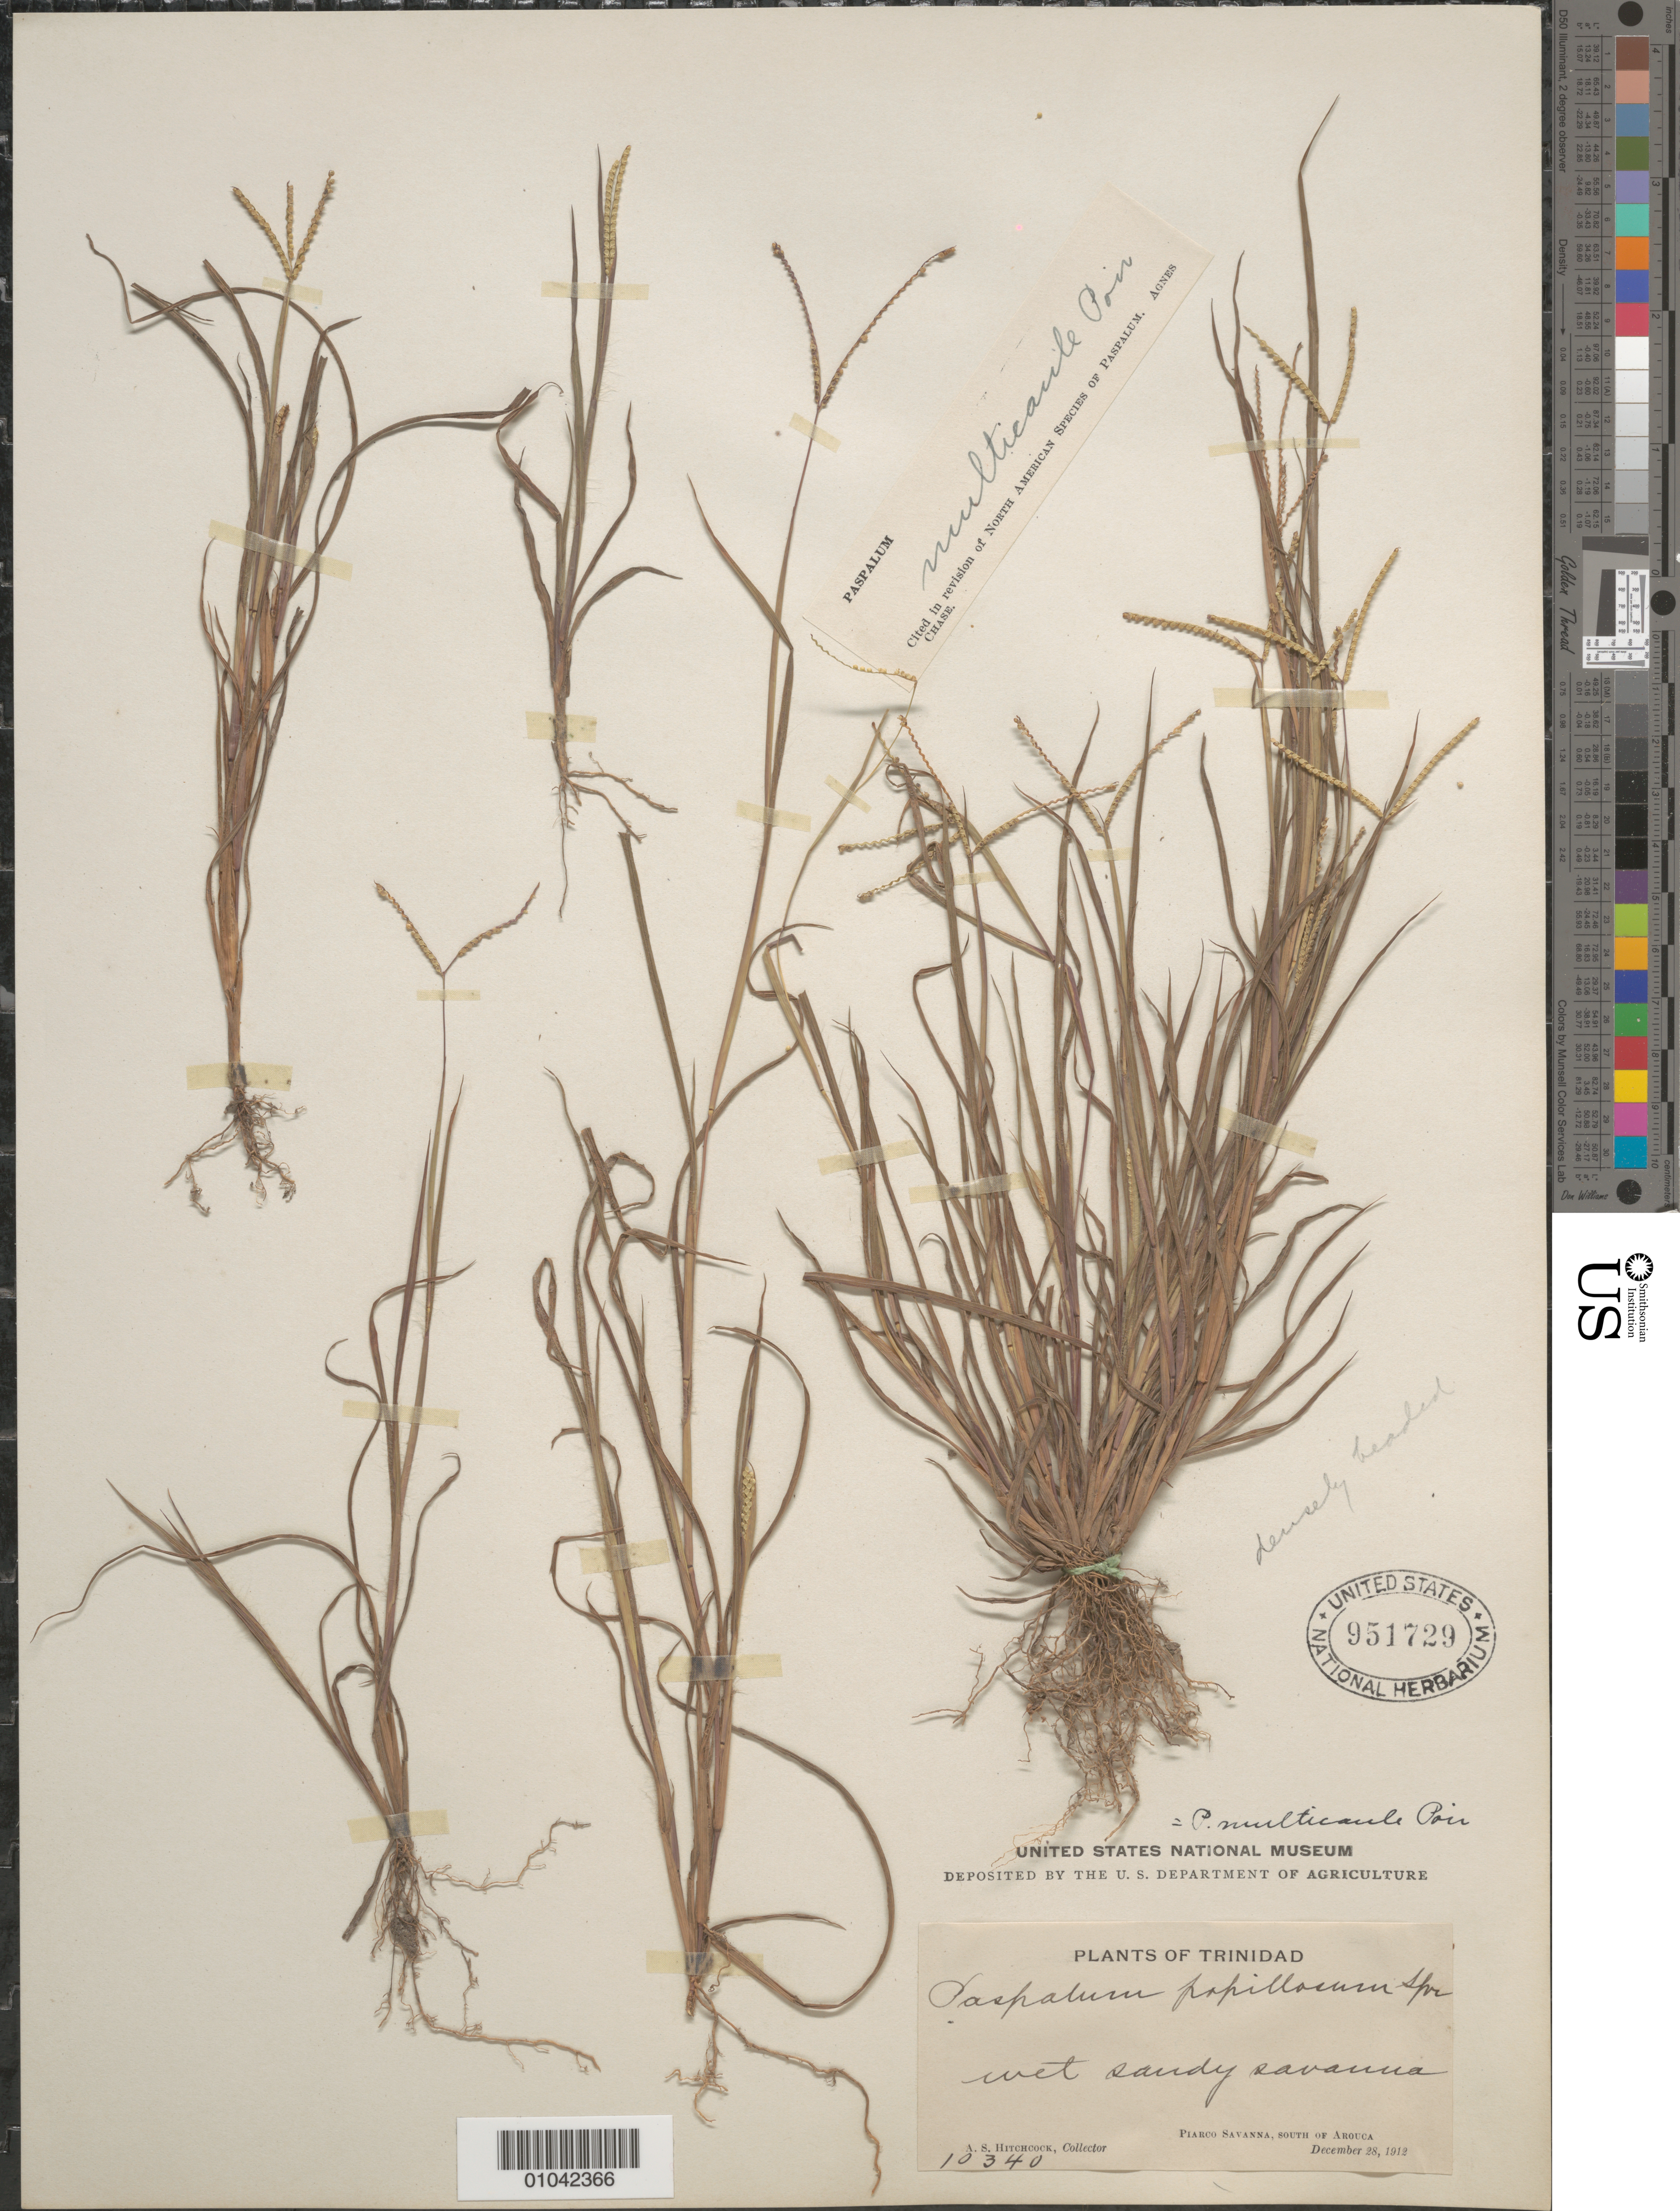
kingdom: Plantae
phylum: Tracheophyta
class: Liliopsida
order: Poales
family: Poaceae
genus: Paspalum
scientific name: Paspalum multicaule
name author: Poir.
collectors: A. S. Hitchcock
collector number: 10340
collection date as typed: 28 Dec 1912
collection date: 1912-12-28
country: Trinidad and Tobago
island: Trinidad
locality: Piarco Savanna, S of Arouca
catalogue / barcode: US 951729